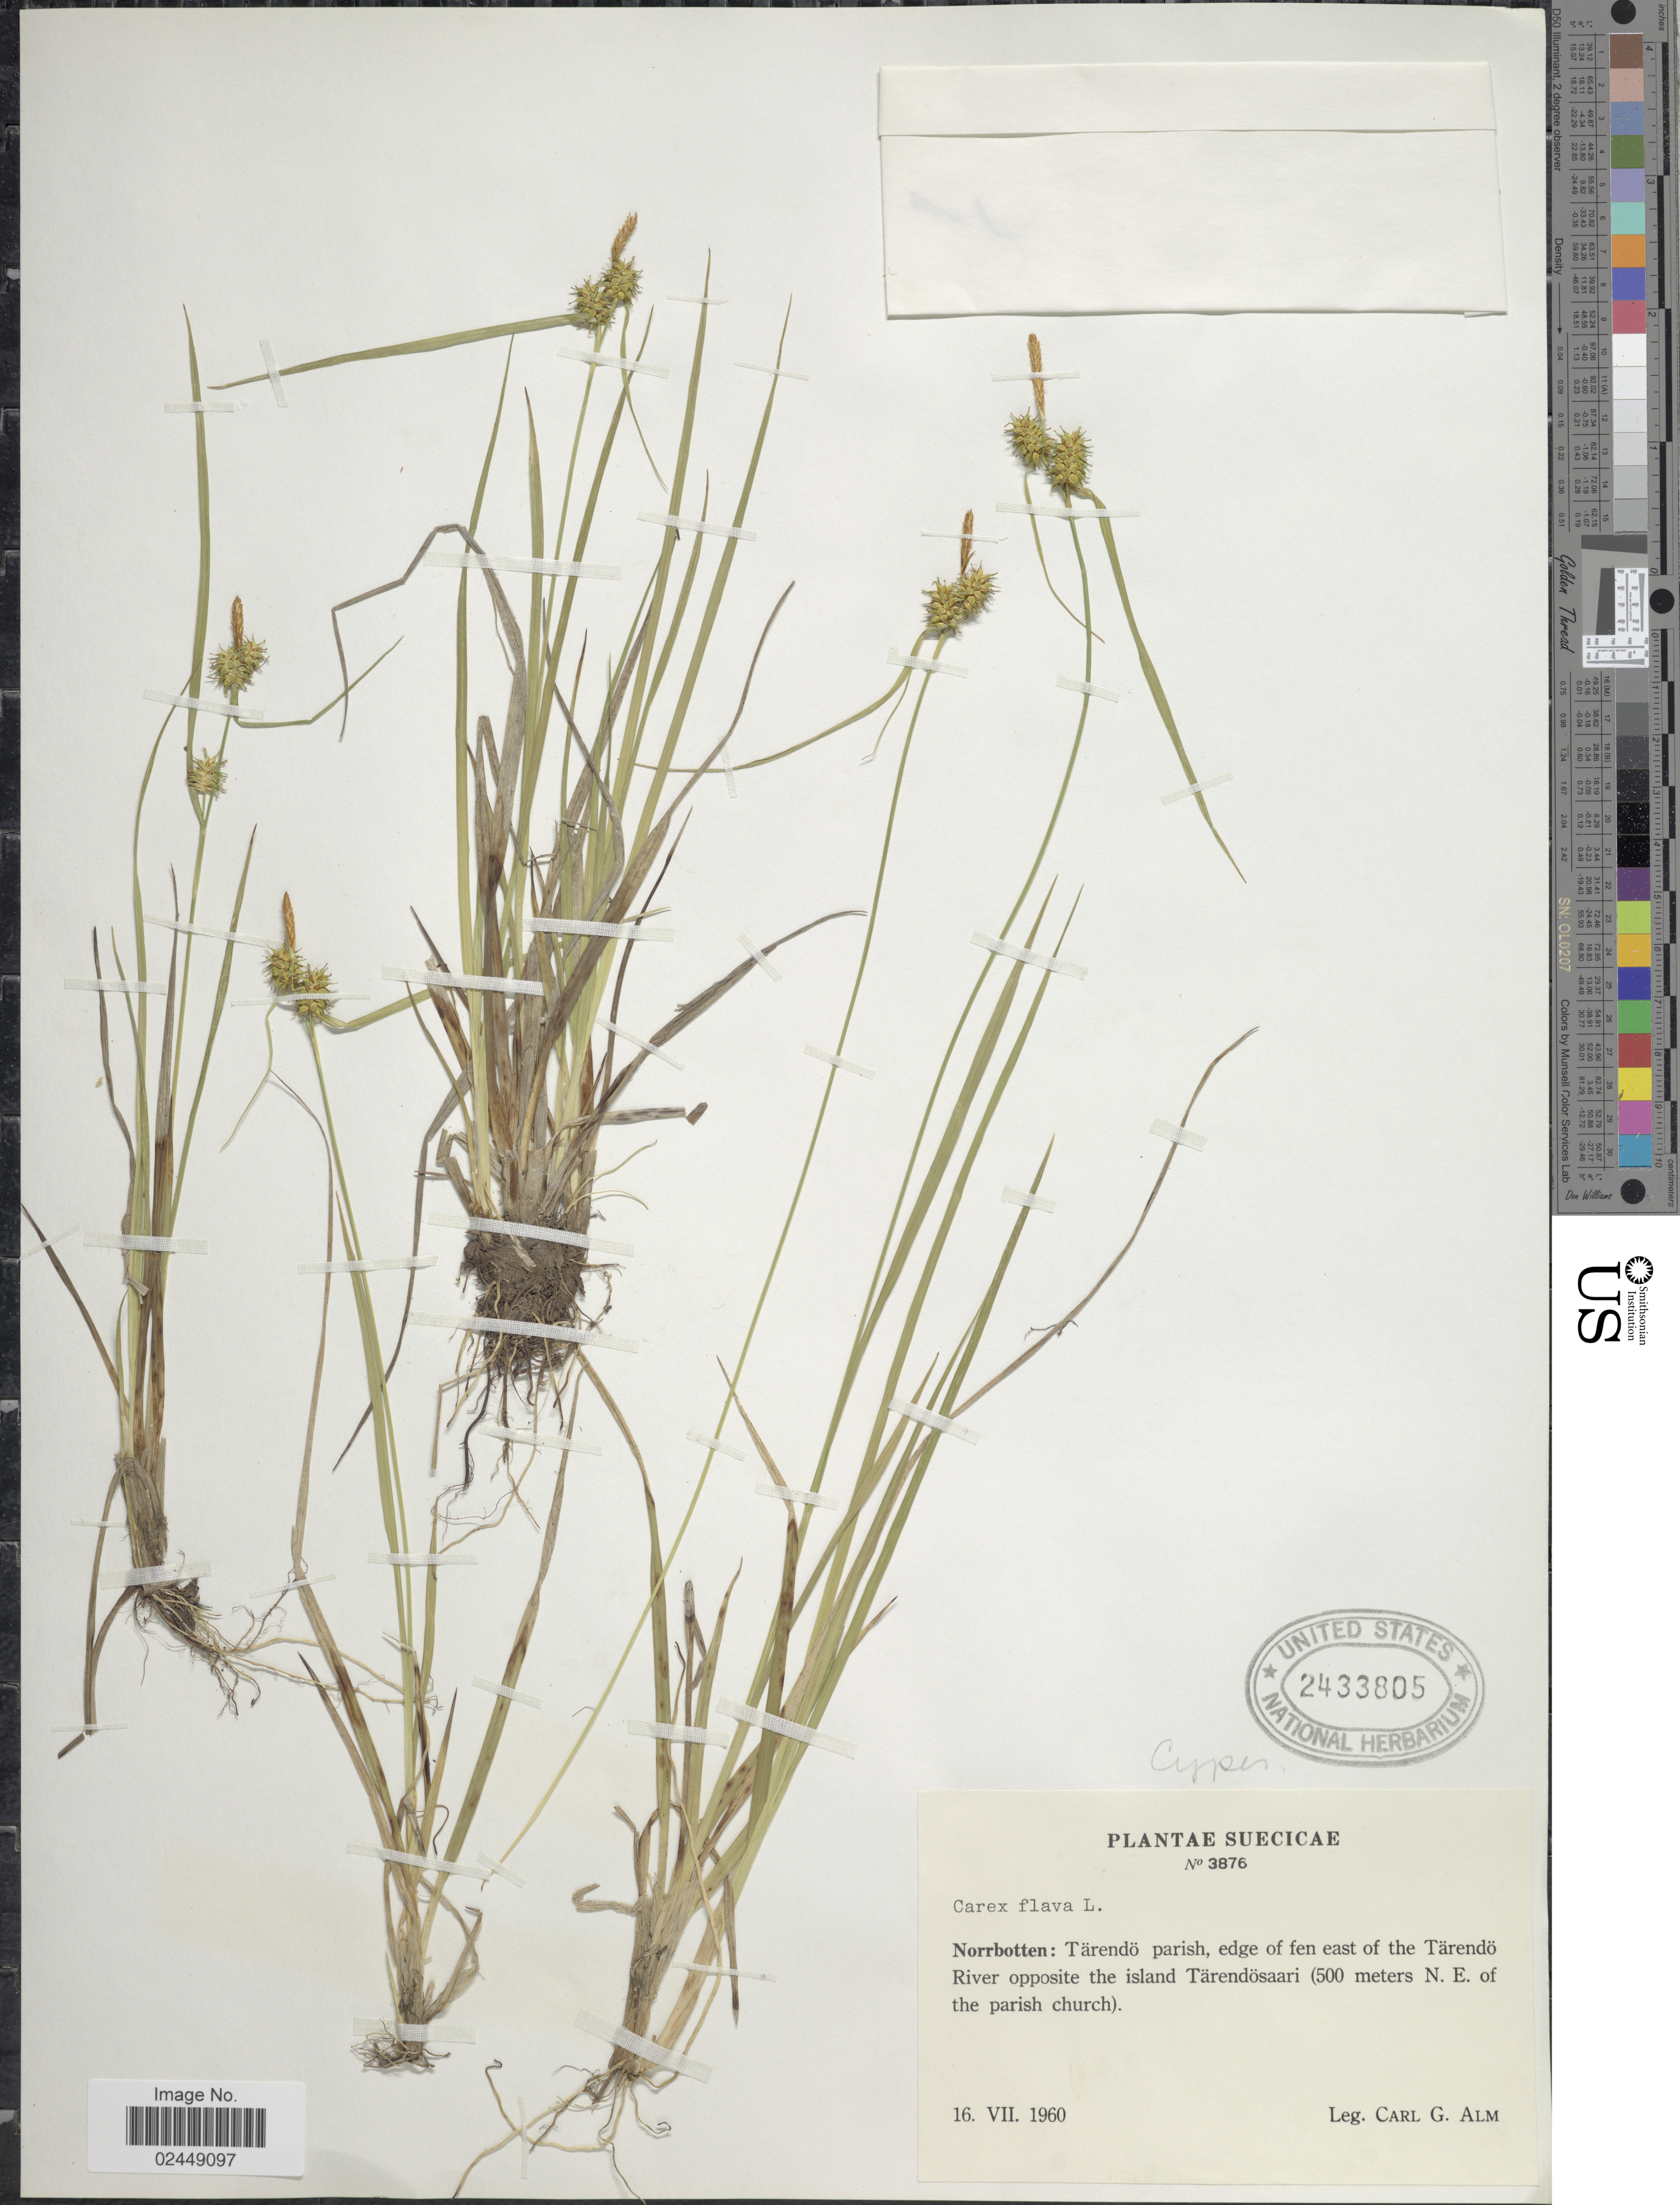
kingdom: Plantae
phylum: Tracheophyta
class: Liliopsida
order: Poales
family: Cyperaceae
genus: Carex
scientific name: Carex flava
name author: L.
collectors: C. G. Alm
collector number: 3876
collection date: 1960-07-16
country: Sweden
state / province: Norrbotten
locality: Norrbotten: Tärendö parish, edge of fen east of the Tärendö River opposite the island Tärendösaari (500 meters N.E. of the parish church)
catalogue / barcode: US 2433805